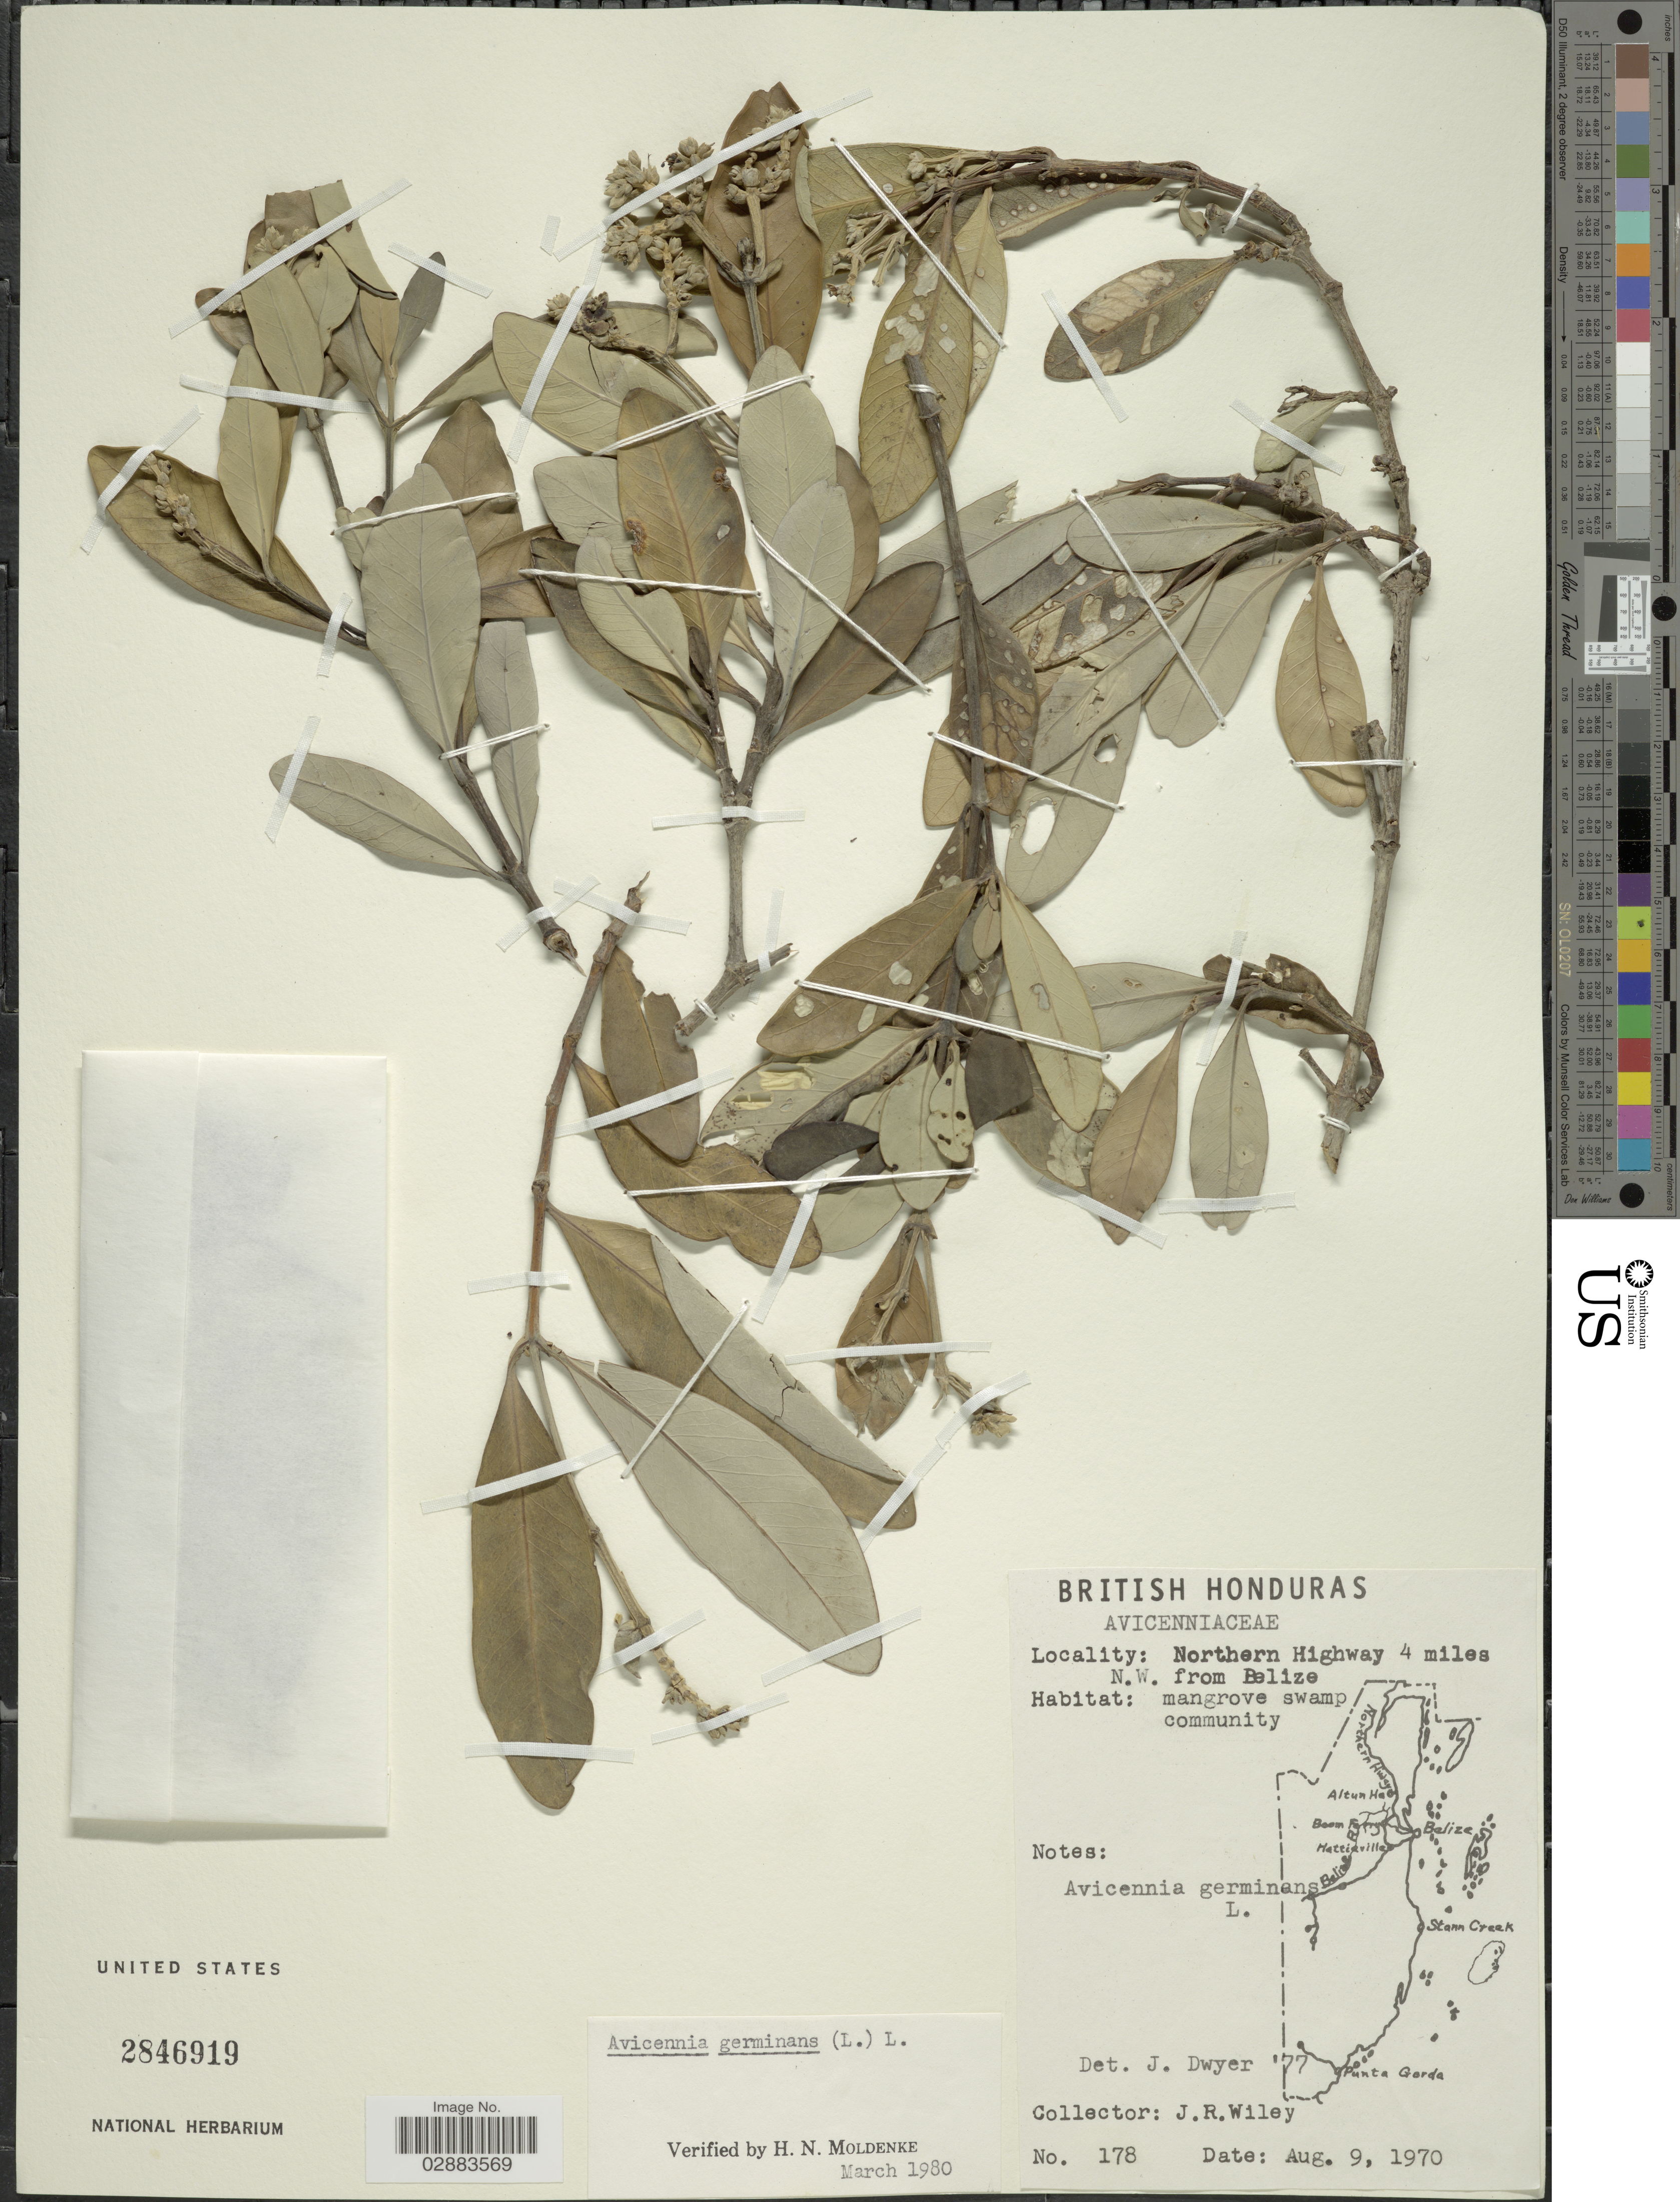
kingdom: Plantae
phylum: Tracheophyta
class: Magnoliopsida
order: Lamiales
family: Acanthaceae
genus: Avicennia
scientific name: Avicennia germinans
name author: (L.) L.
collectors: J. Wiley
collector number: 178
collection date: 1970-08-09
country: Belize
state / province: Belize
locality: British Honduras. Northern Highway 4 miles N.W. from Belize.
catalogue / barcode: US 2846919